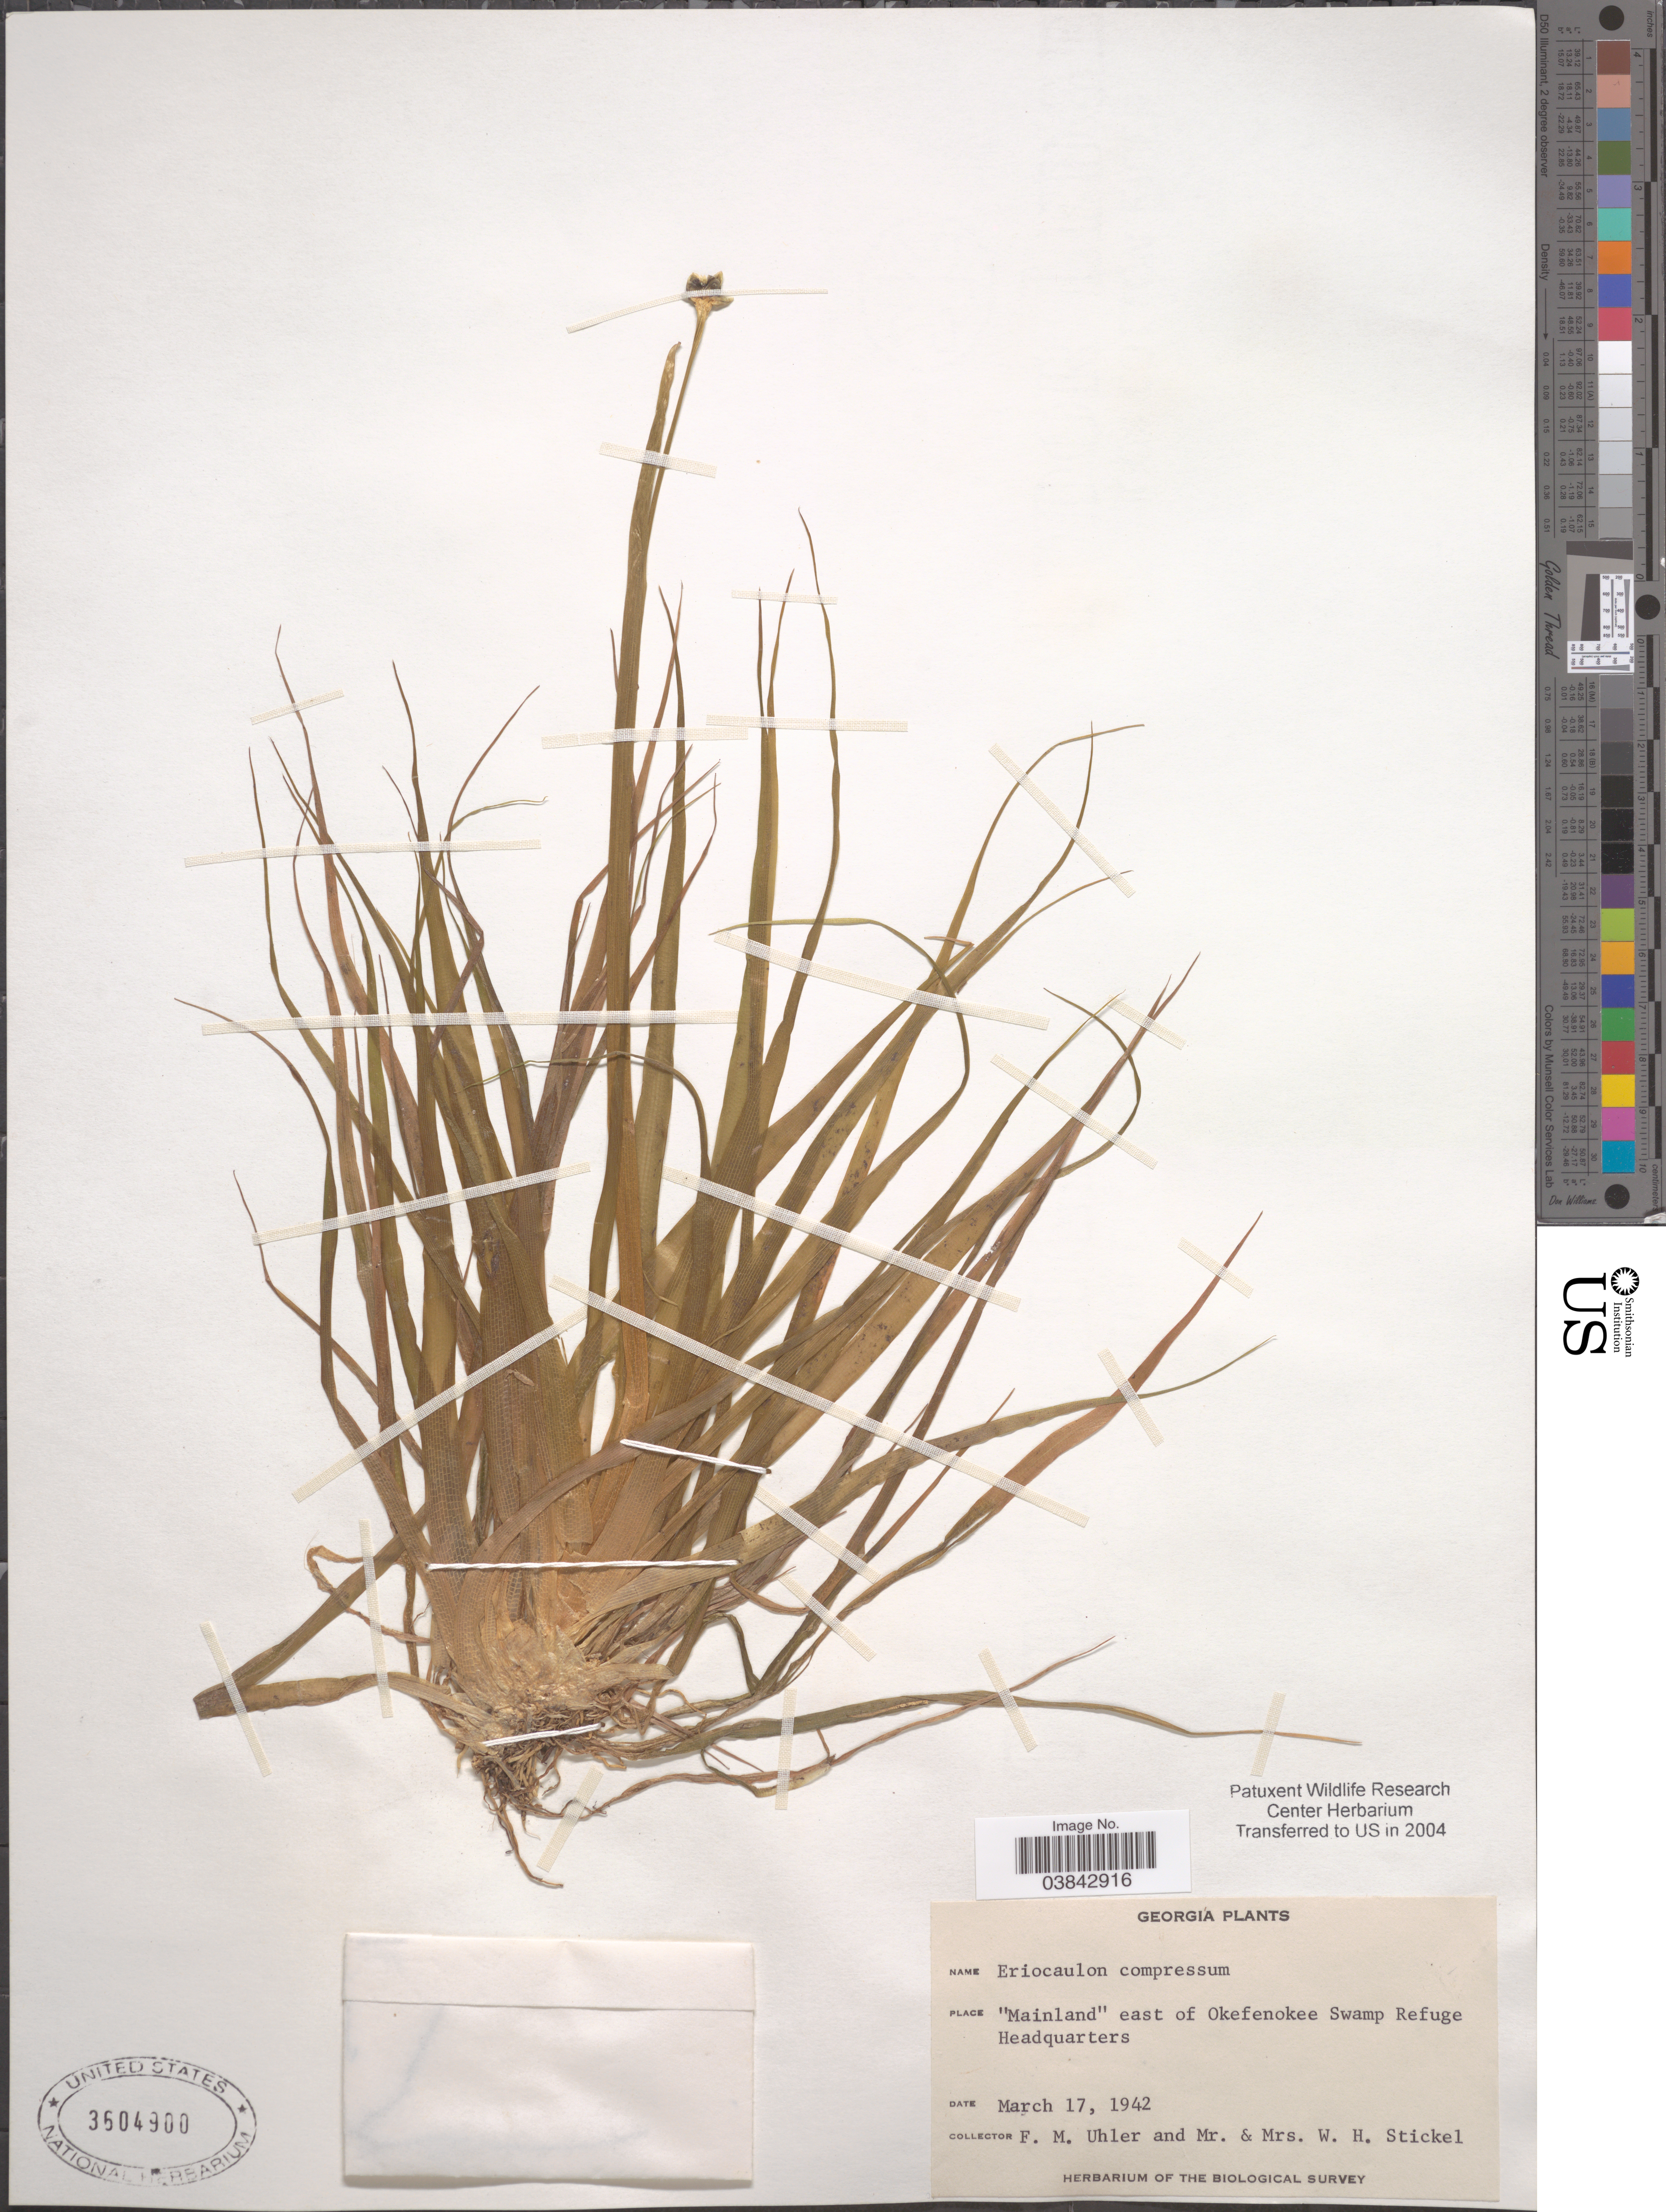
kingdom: Plantae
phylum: Tracheophyta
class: Liliopsida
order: Poales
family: Eriocaulaceae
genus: Eriocaulon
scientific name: Eriocaulon compressum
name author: Lam.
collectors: F. M. Uhler, W. Stickel & W. Stickel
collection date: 1942-03-17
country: United States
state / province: Georgia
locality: Mainland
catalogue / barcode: US 3604900